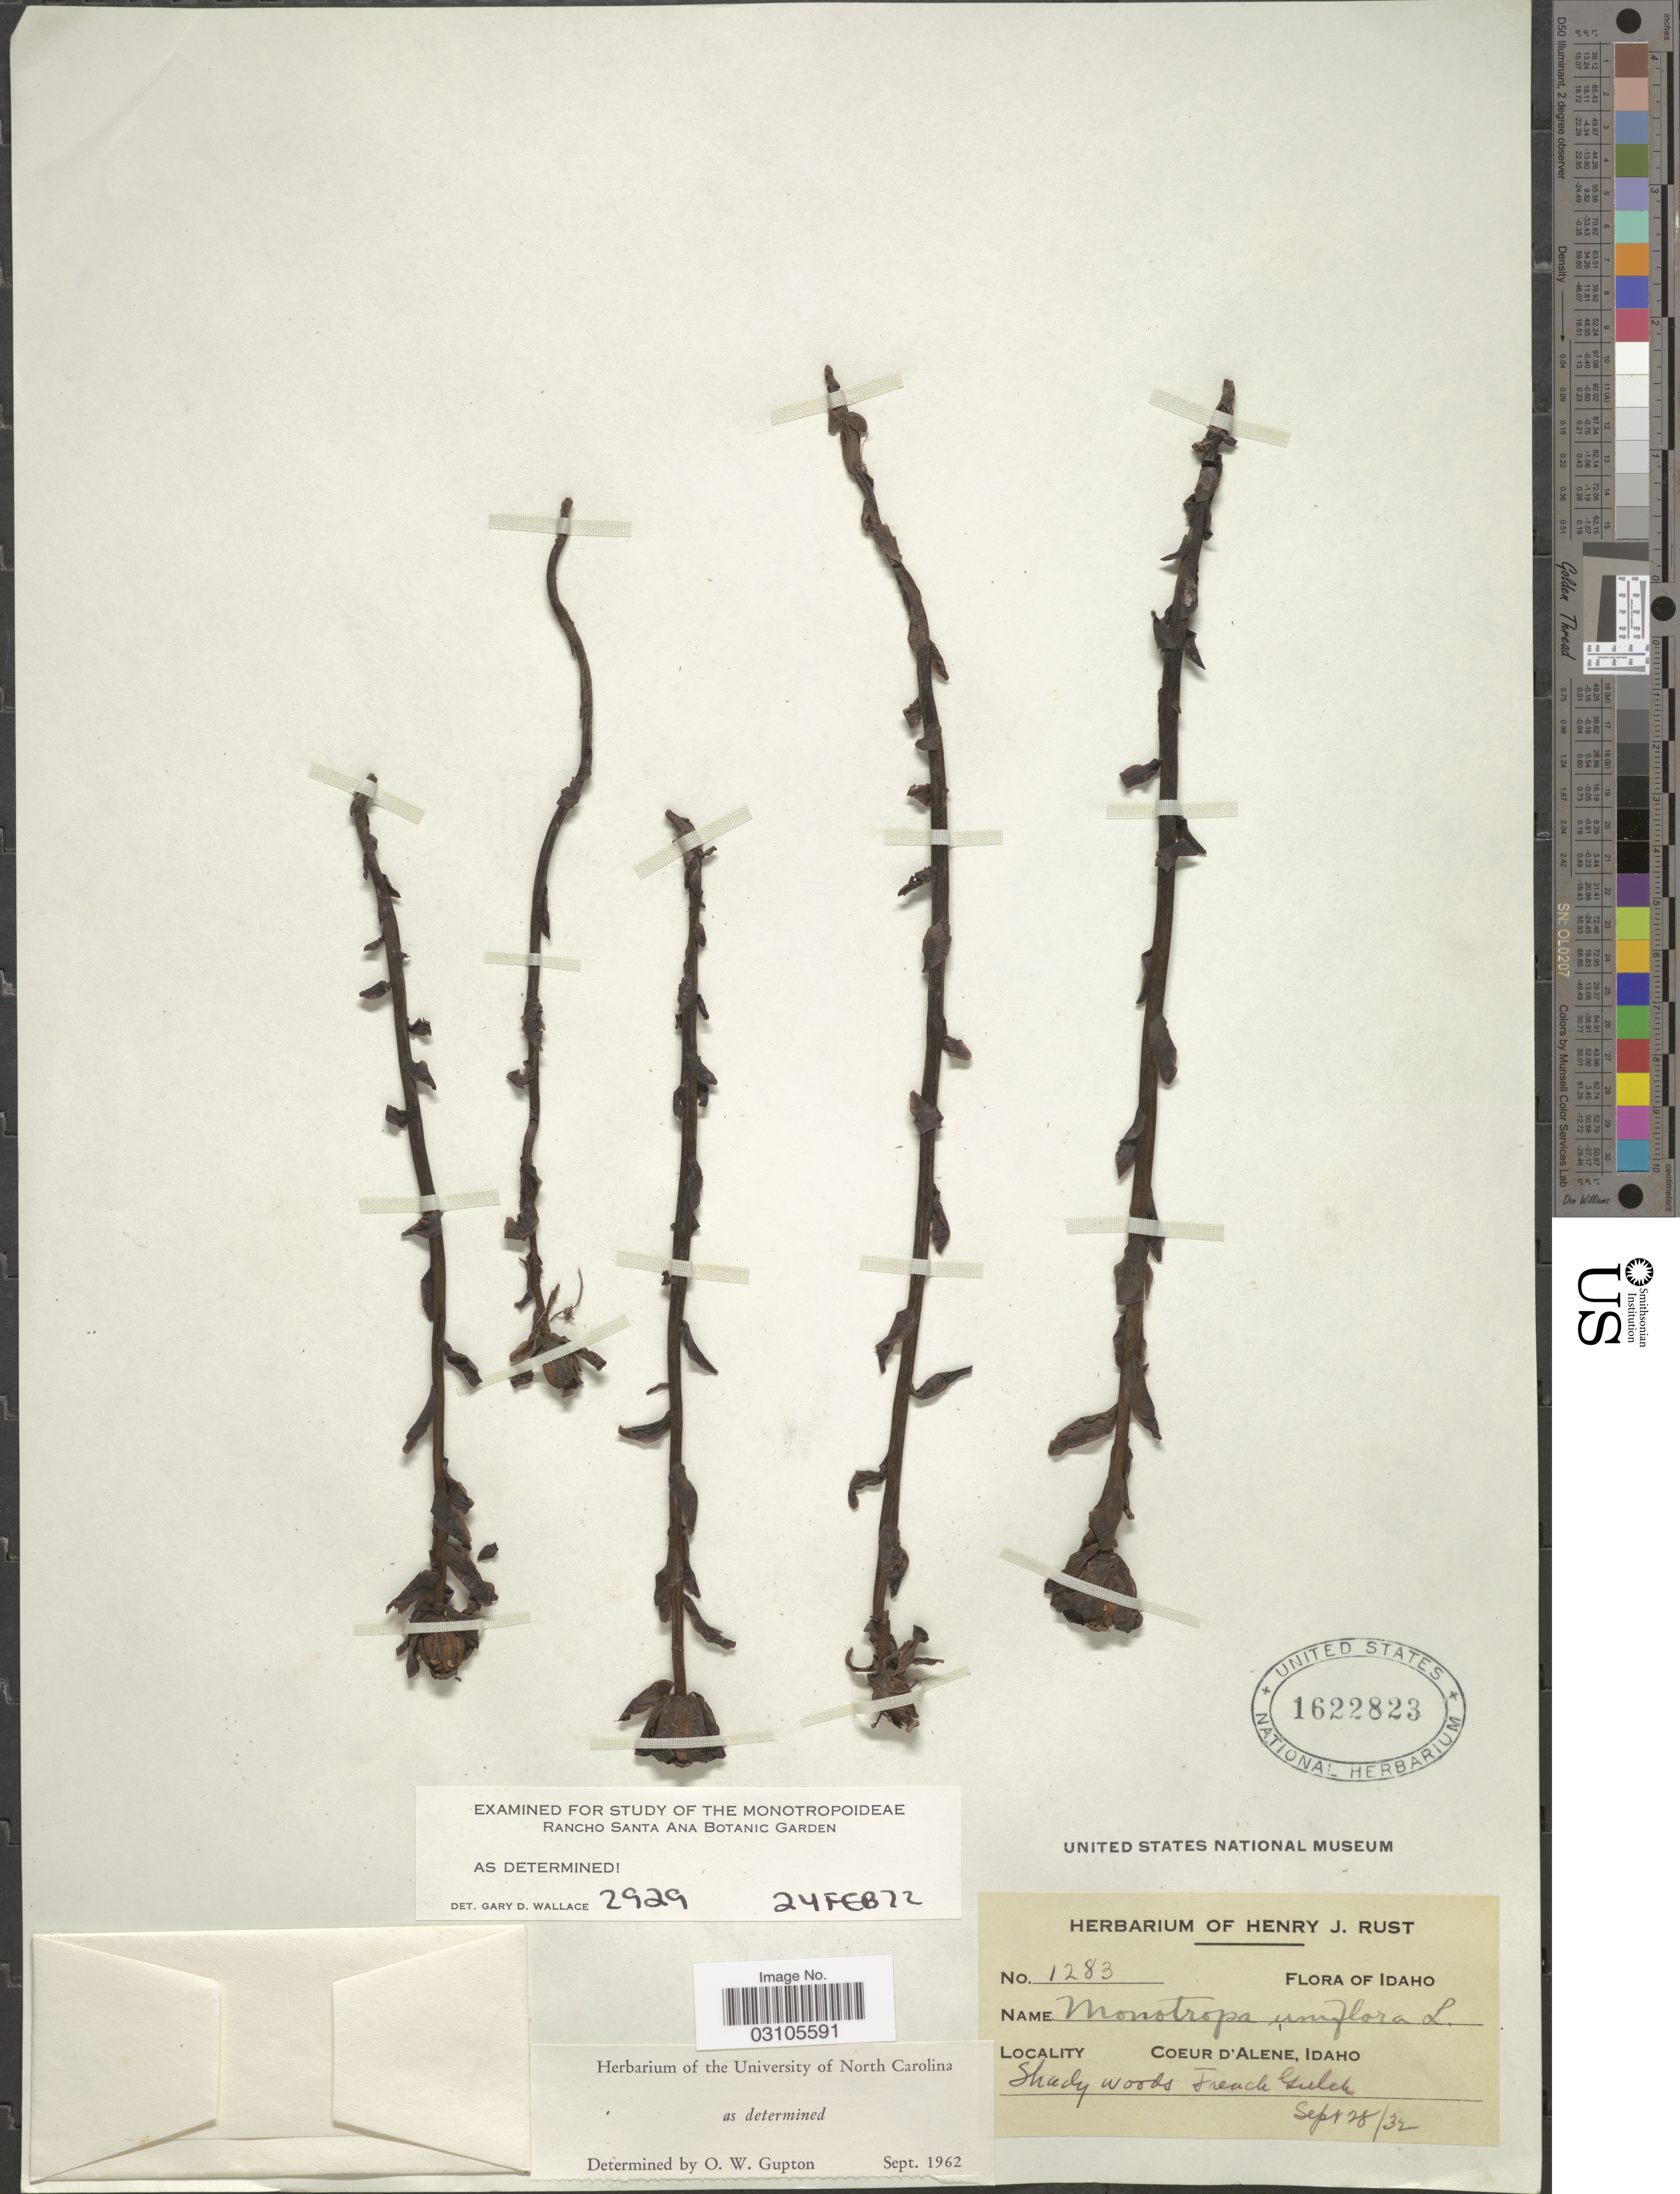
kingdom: Plantae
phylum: Tracheophyta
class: Magnoliopsida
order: Ericales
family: Ericaceae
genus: Monotropa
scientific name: Monotropa uniflora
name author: L.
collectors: ex herb. Henry J. Rust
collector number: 1283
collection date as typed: Transcribed d/m/y: 28/9/32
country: United States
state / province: Idaho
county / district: Kootenai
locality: Coeur d'Alene. Shady woods French Gulch.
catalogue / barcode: US 1622823